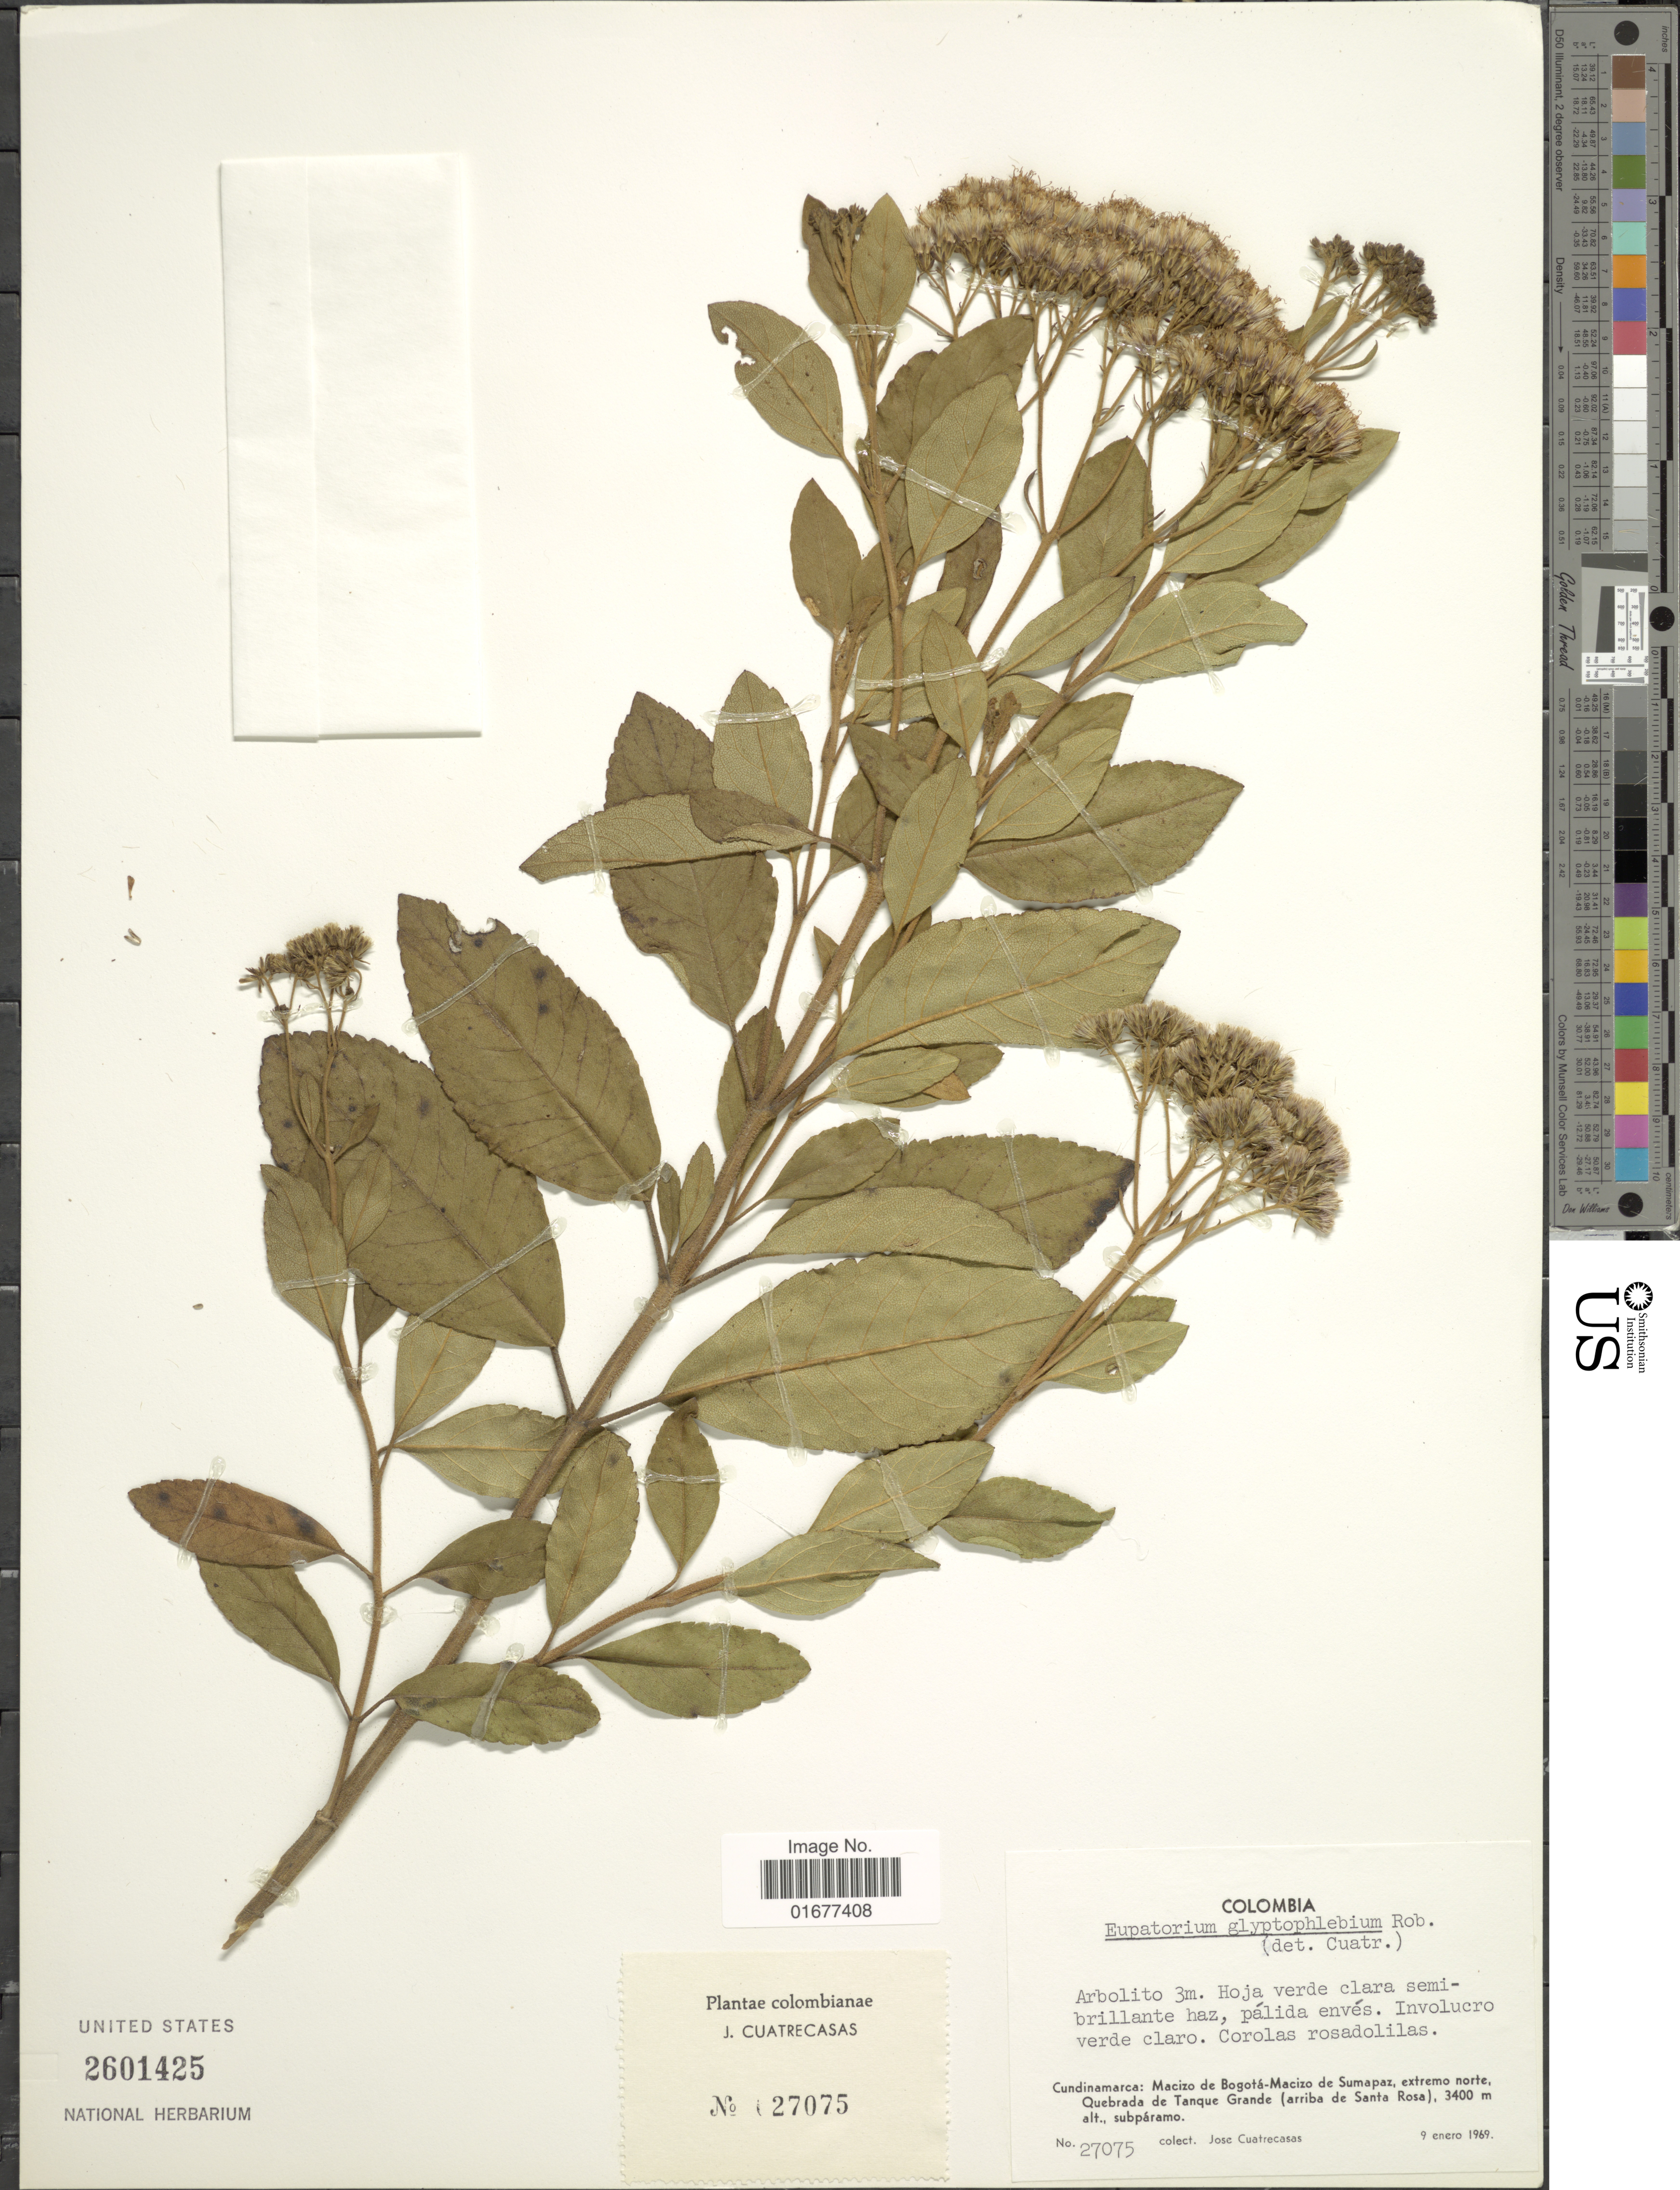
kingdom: Plantae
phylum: Tracheophyta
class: Magnoliopsida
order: Asterales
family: Asteraceae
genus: Ageratina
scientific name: Ageratina glyptophlebia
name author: (B.L. Rob.) R.M. King & H. Rob.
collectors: J. Cuatrecasas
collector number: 27075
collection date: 1969-01-09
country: Colombia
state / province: Cundinamarca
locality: Macizo de Bogota-Macizo de Sumapaz, extremo norte, Quebrada de Tanque Grande (arriba de Santa Rosa)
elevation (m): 3400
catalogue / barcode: US 2601425